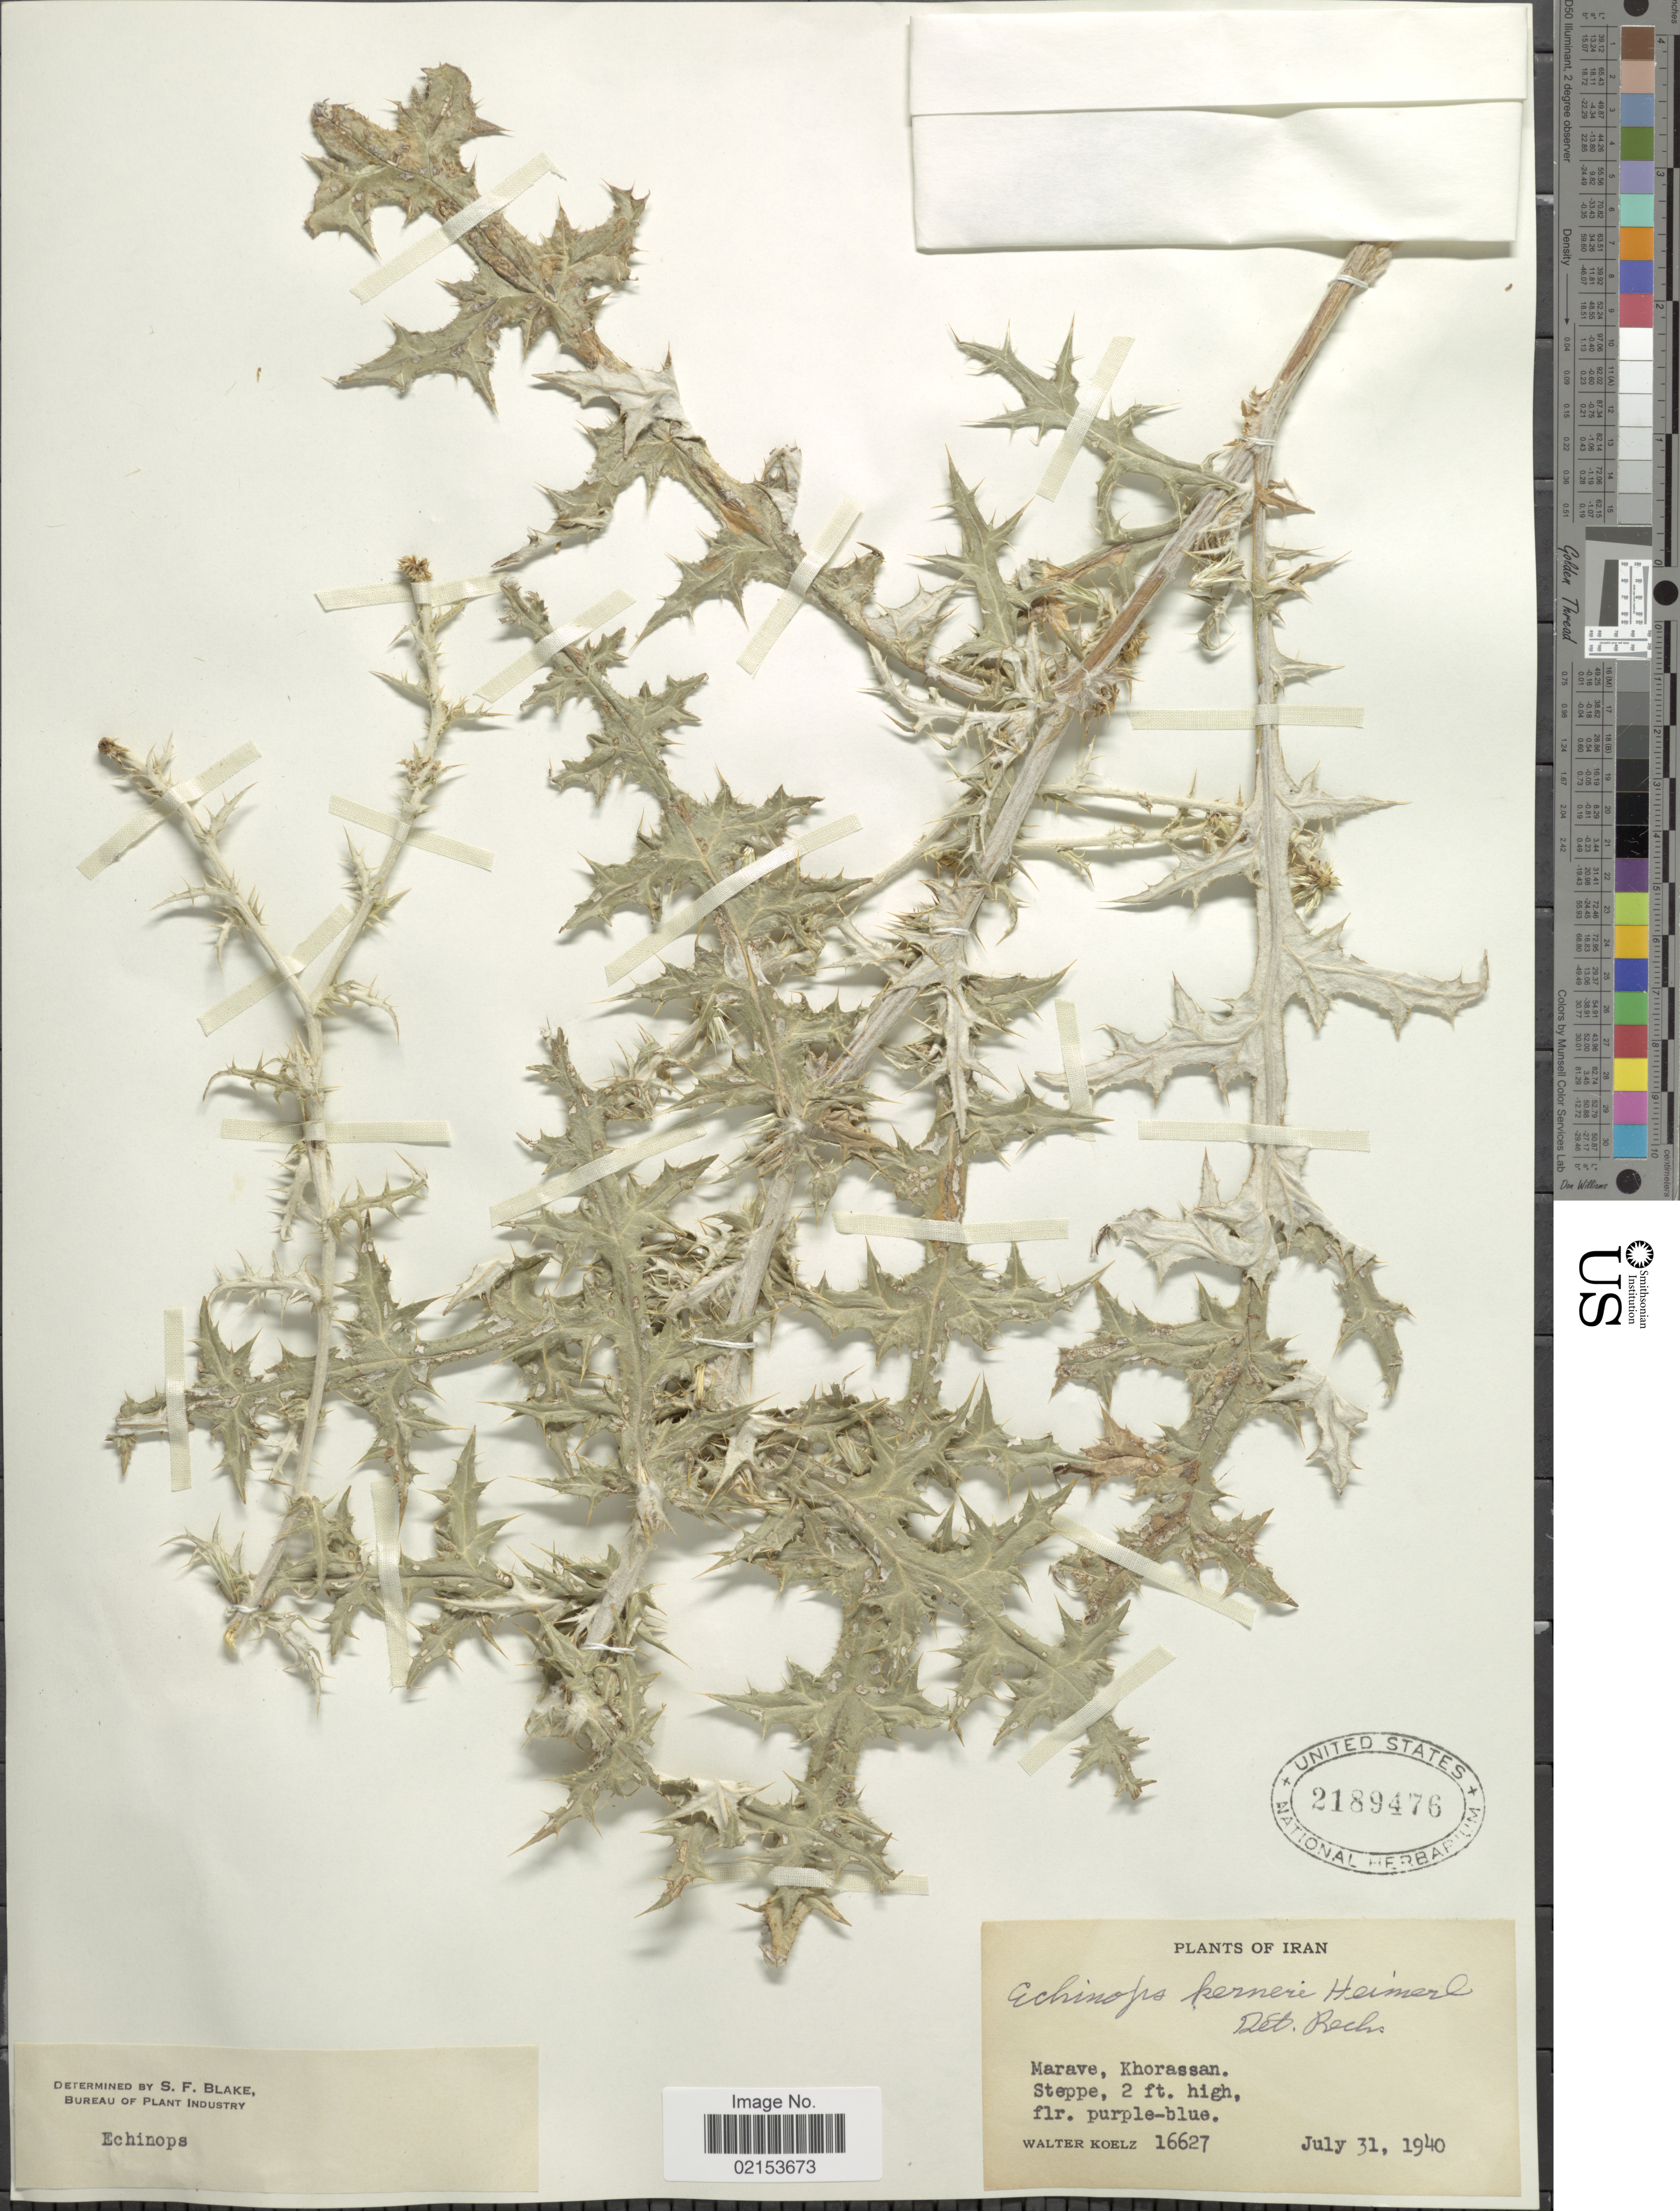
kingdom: Plantae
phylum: Tracheophyta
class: Magnoliopsida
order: Asterales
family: Asteraceae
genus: Echinops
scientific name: Echinops ritrodes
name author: Bunge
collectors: W. N. Koelz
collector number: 16627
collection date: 1940-07-31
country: Iran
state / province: Khorasan [obsolete]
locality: Marave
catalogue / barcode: US 2189476